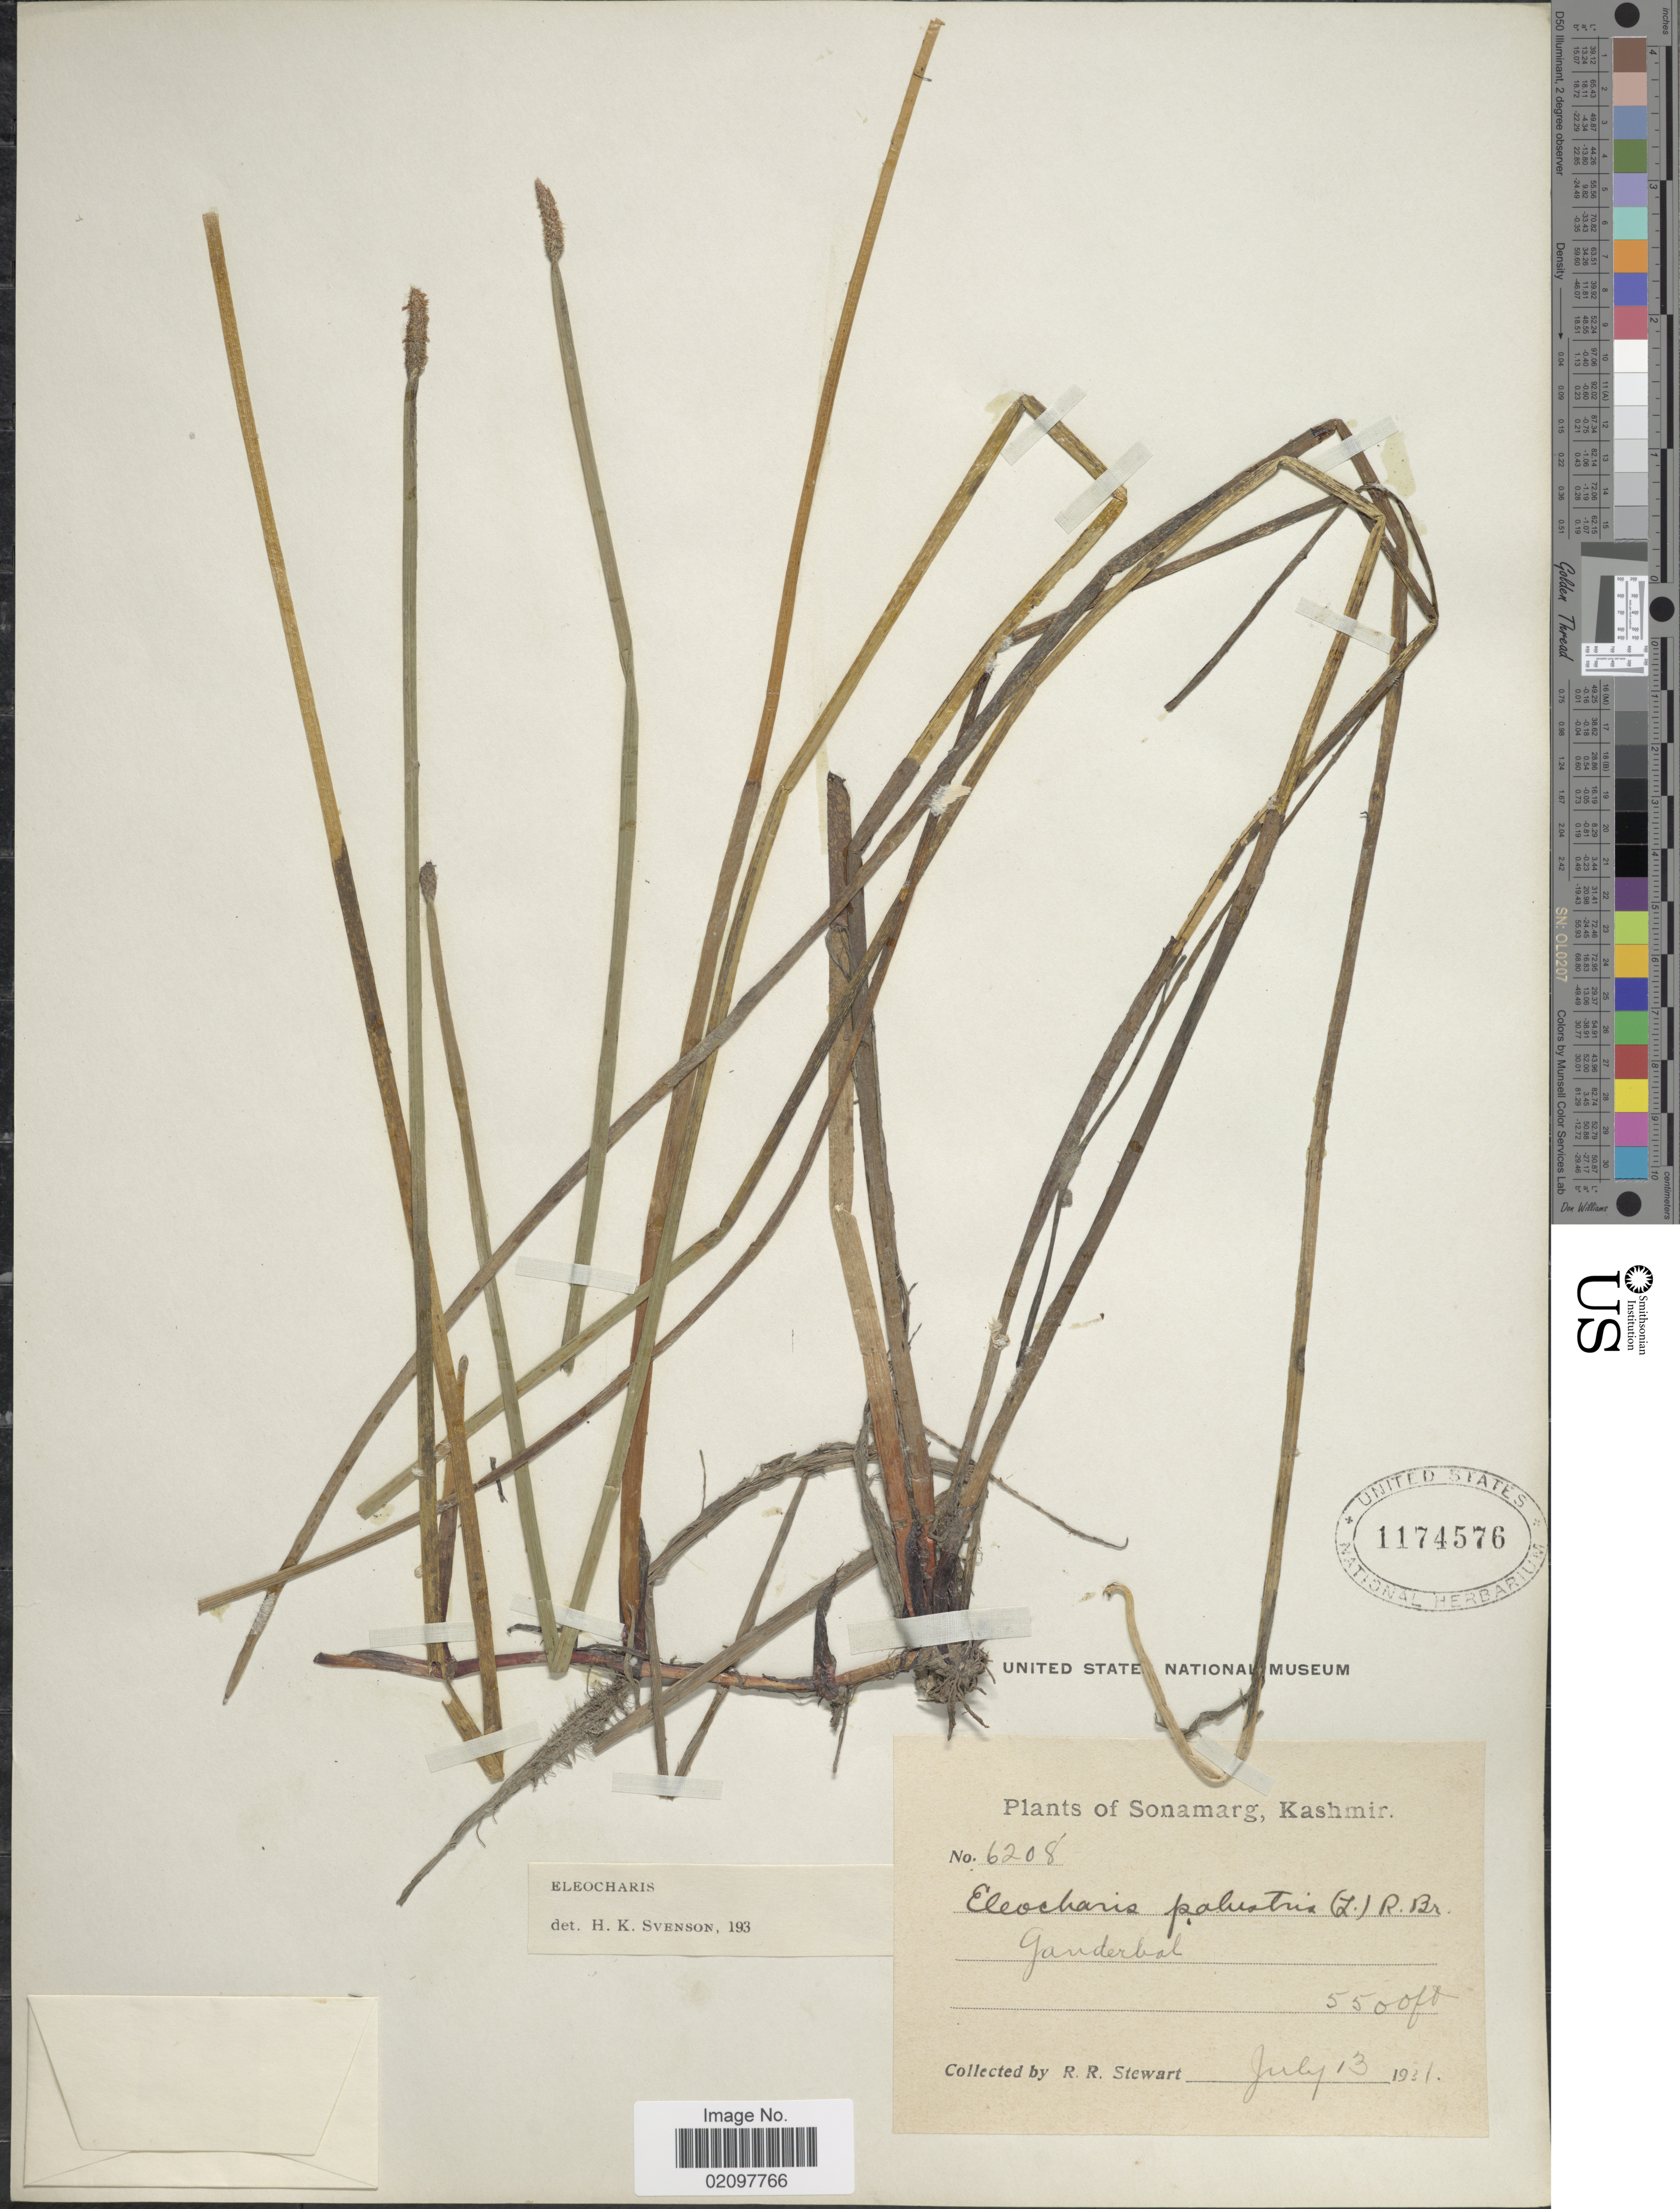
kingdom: Plantae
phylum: Tracheophyta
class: Liliopsida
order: Poales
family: Cyperaceae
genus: Eleocharis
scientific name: Eleocharis palustris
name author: (L.) Roem. & Schult.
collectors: R. R. Stewart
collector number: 6208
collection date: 1931-07-13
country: India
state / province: Jammu and Kashmir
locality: Sonamarg, Kashmir. Ganderbal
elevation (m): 1676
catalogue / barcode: US 1174576